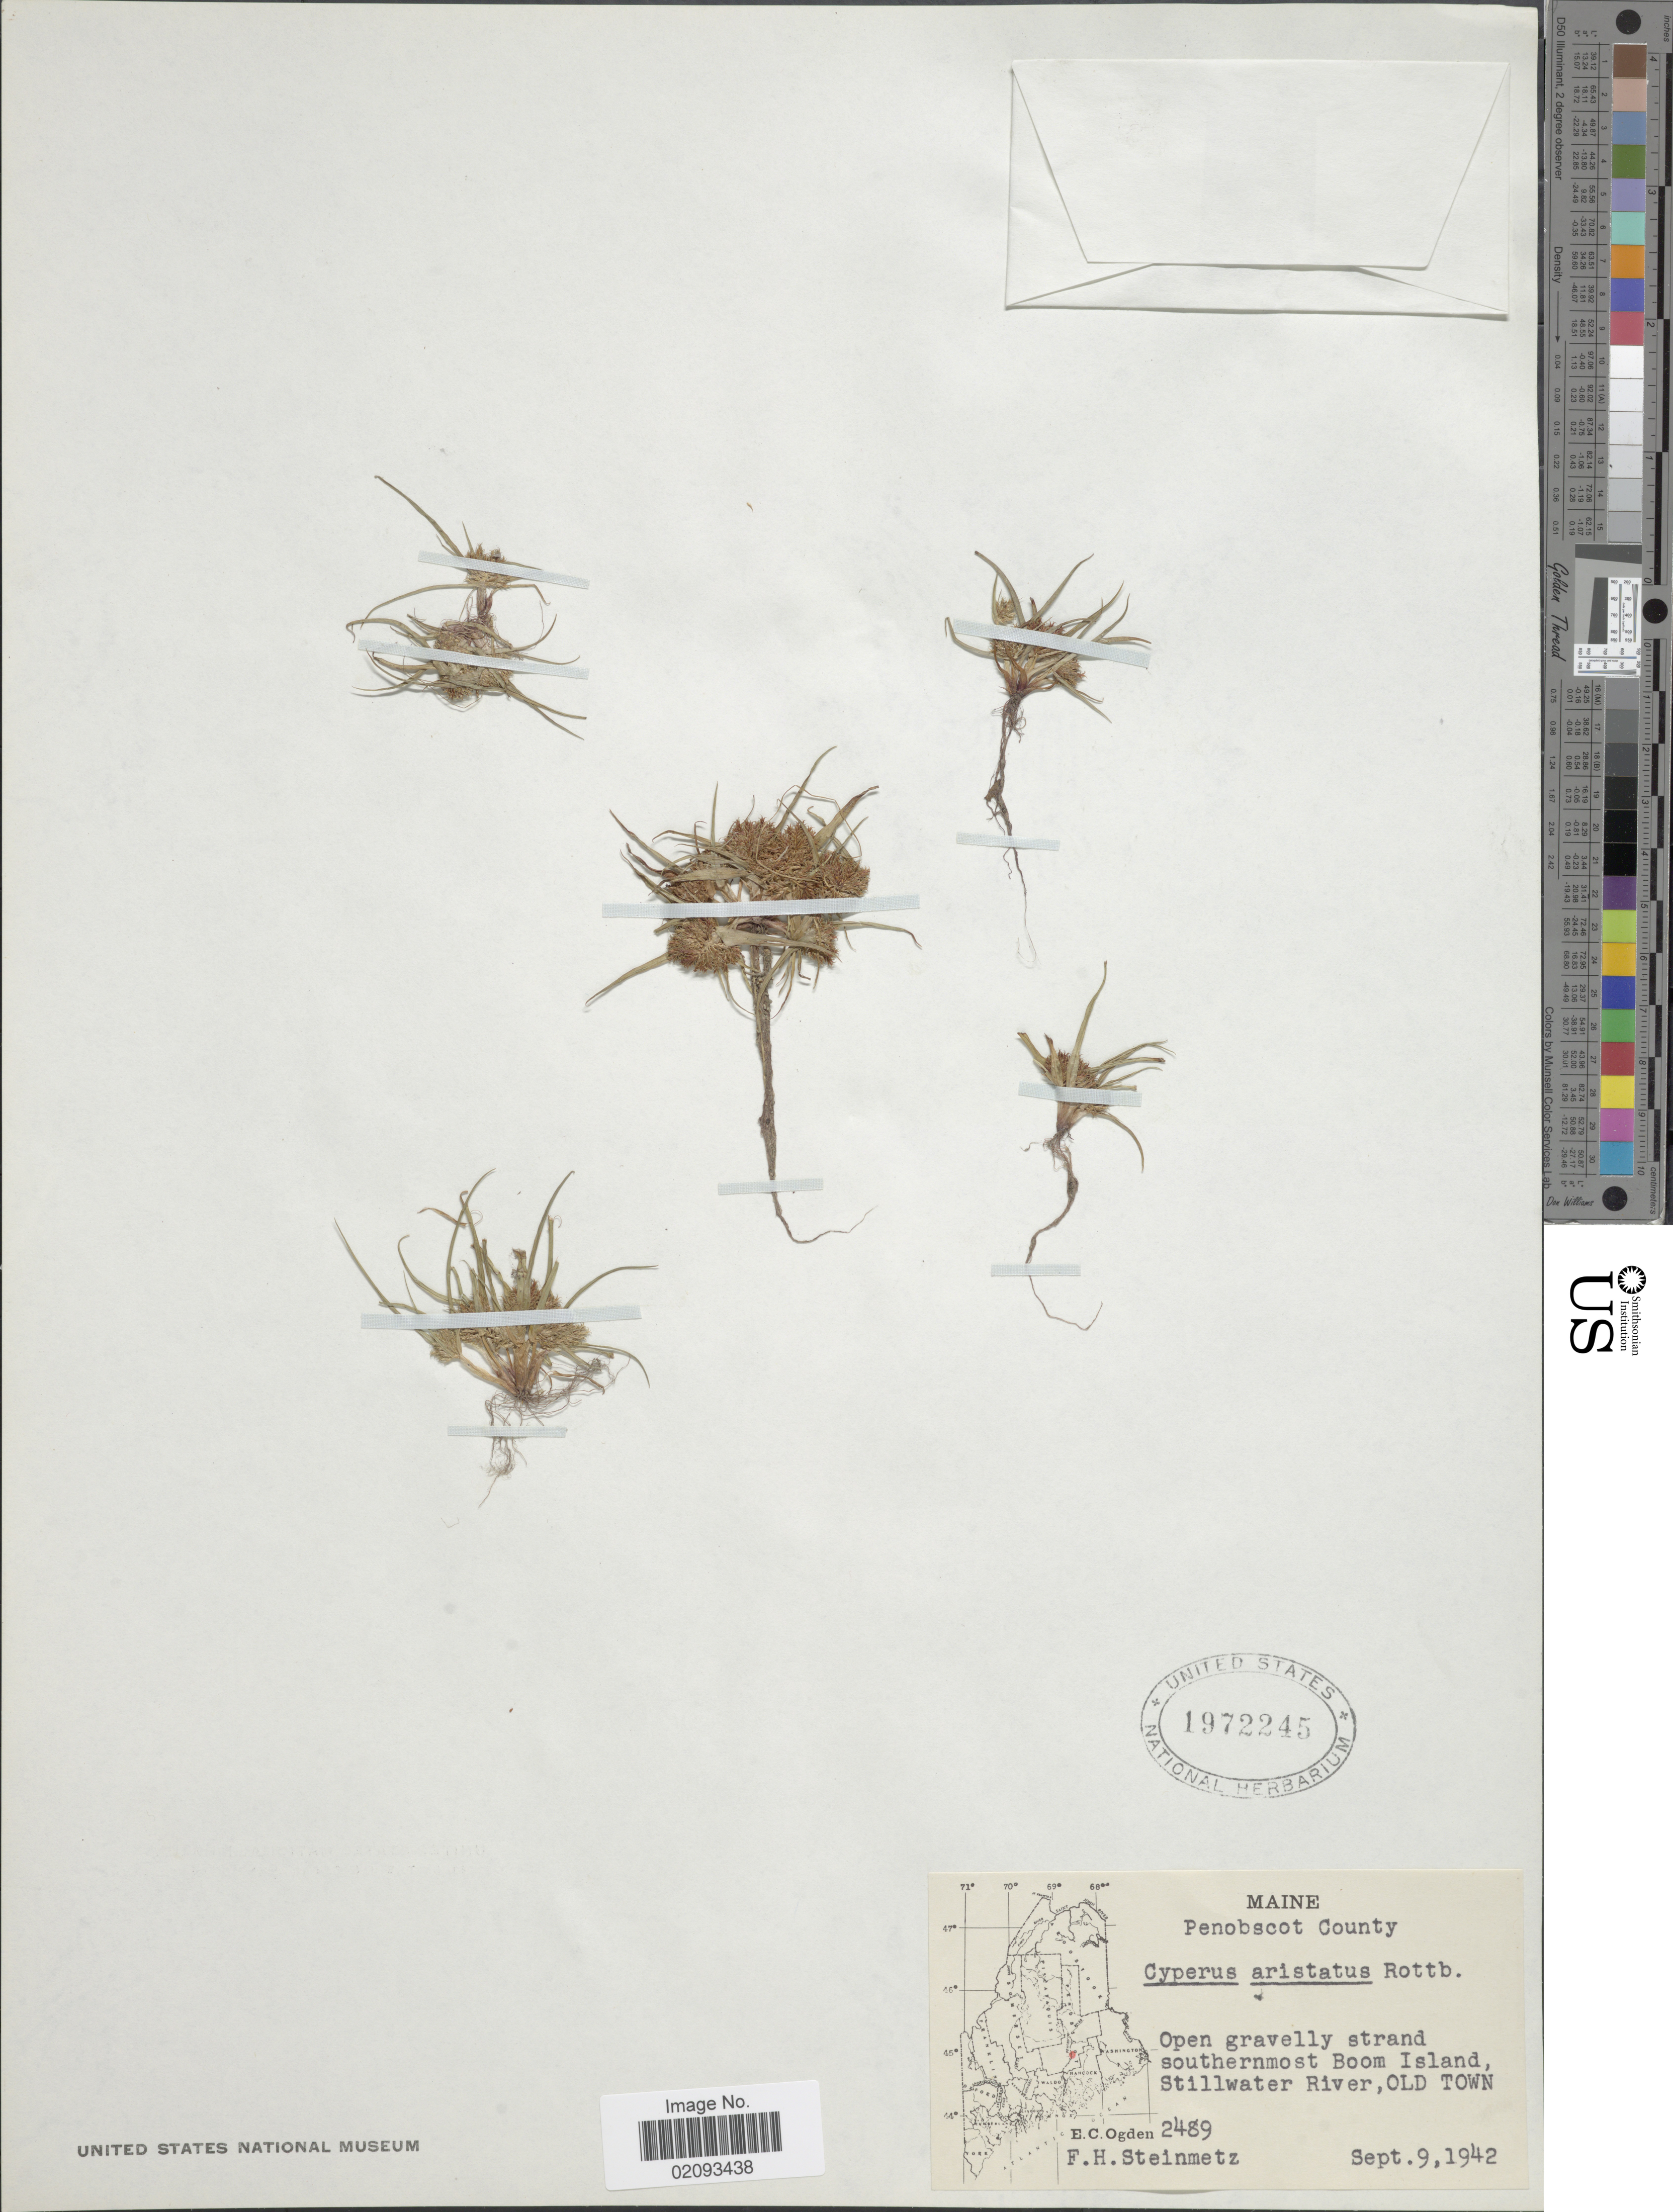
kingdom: Plantae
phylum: Tracheophyta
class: Liliopsida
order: Poales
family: Cyperaceae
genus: Cyperus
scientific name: Cyperus squarrosus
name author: L.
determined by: Strong, Mark T., (BOT), Smithsonian Institution - National Museum of Natural History (UNITED STATES)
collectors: E. Ogden & F. H. Steinmetz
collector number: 2489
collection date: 1942-09-09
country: United States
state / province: Maine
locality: Penobscot County, southernmost Boom Island, Stillwater River, Old Town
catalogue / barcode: US 1972245